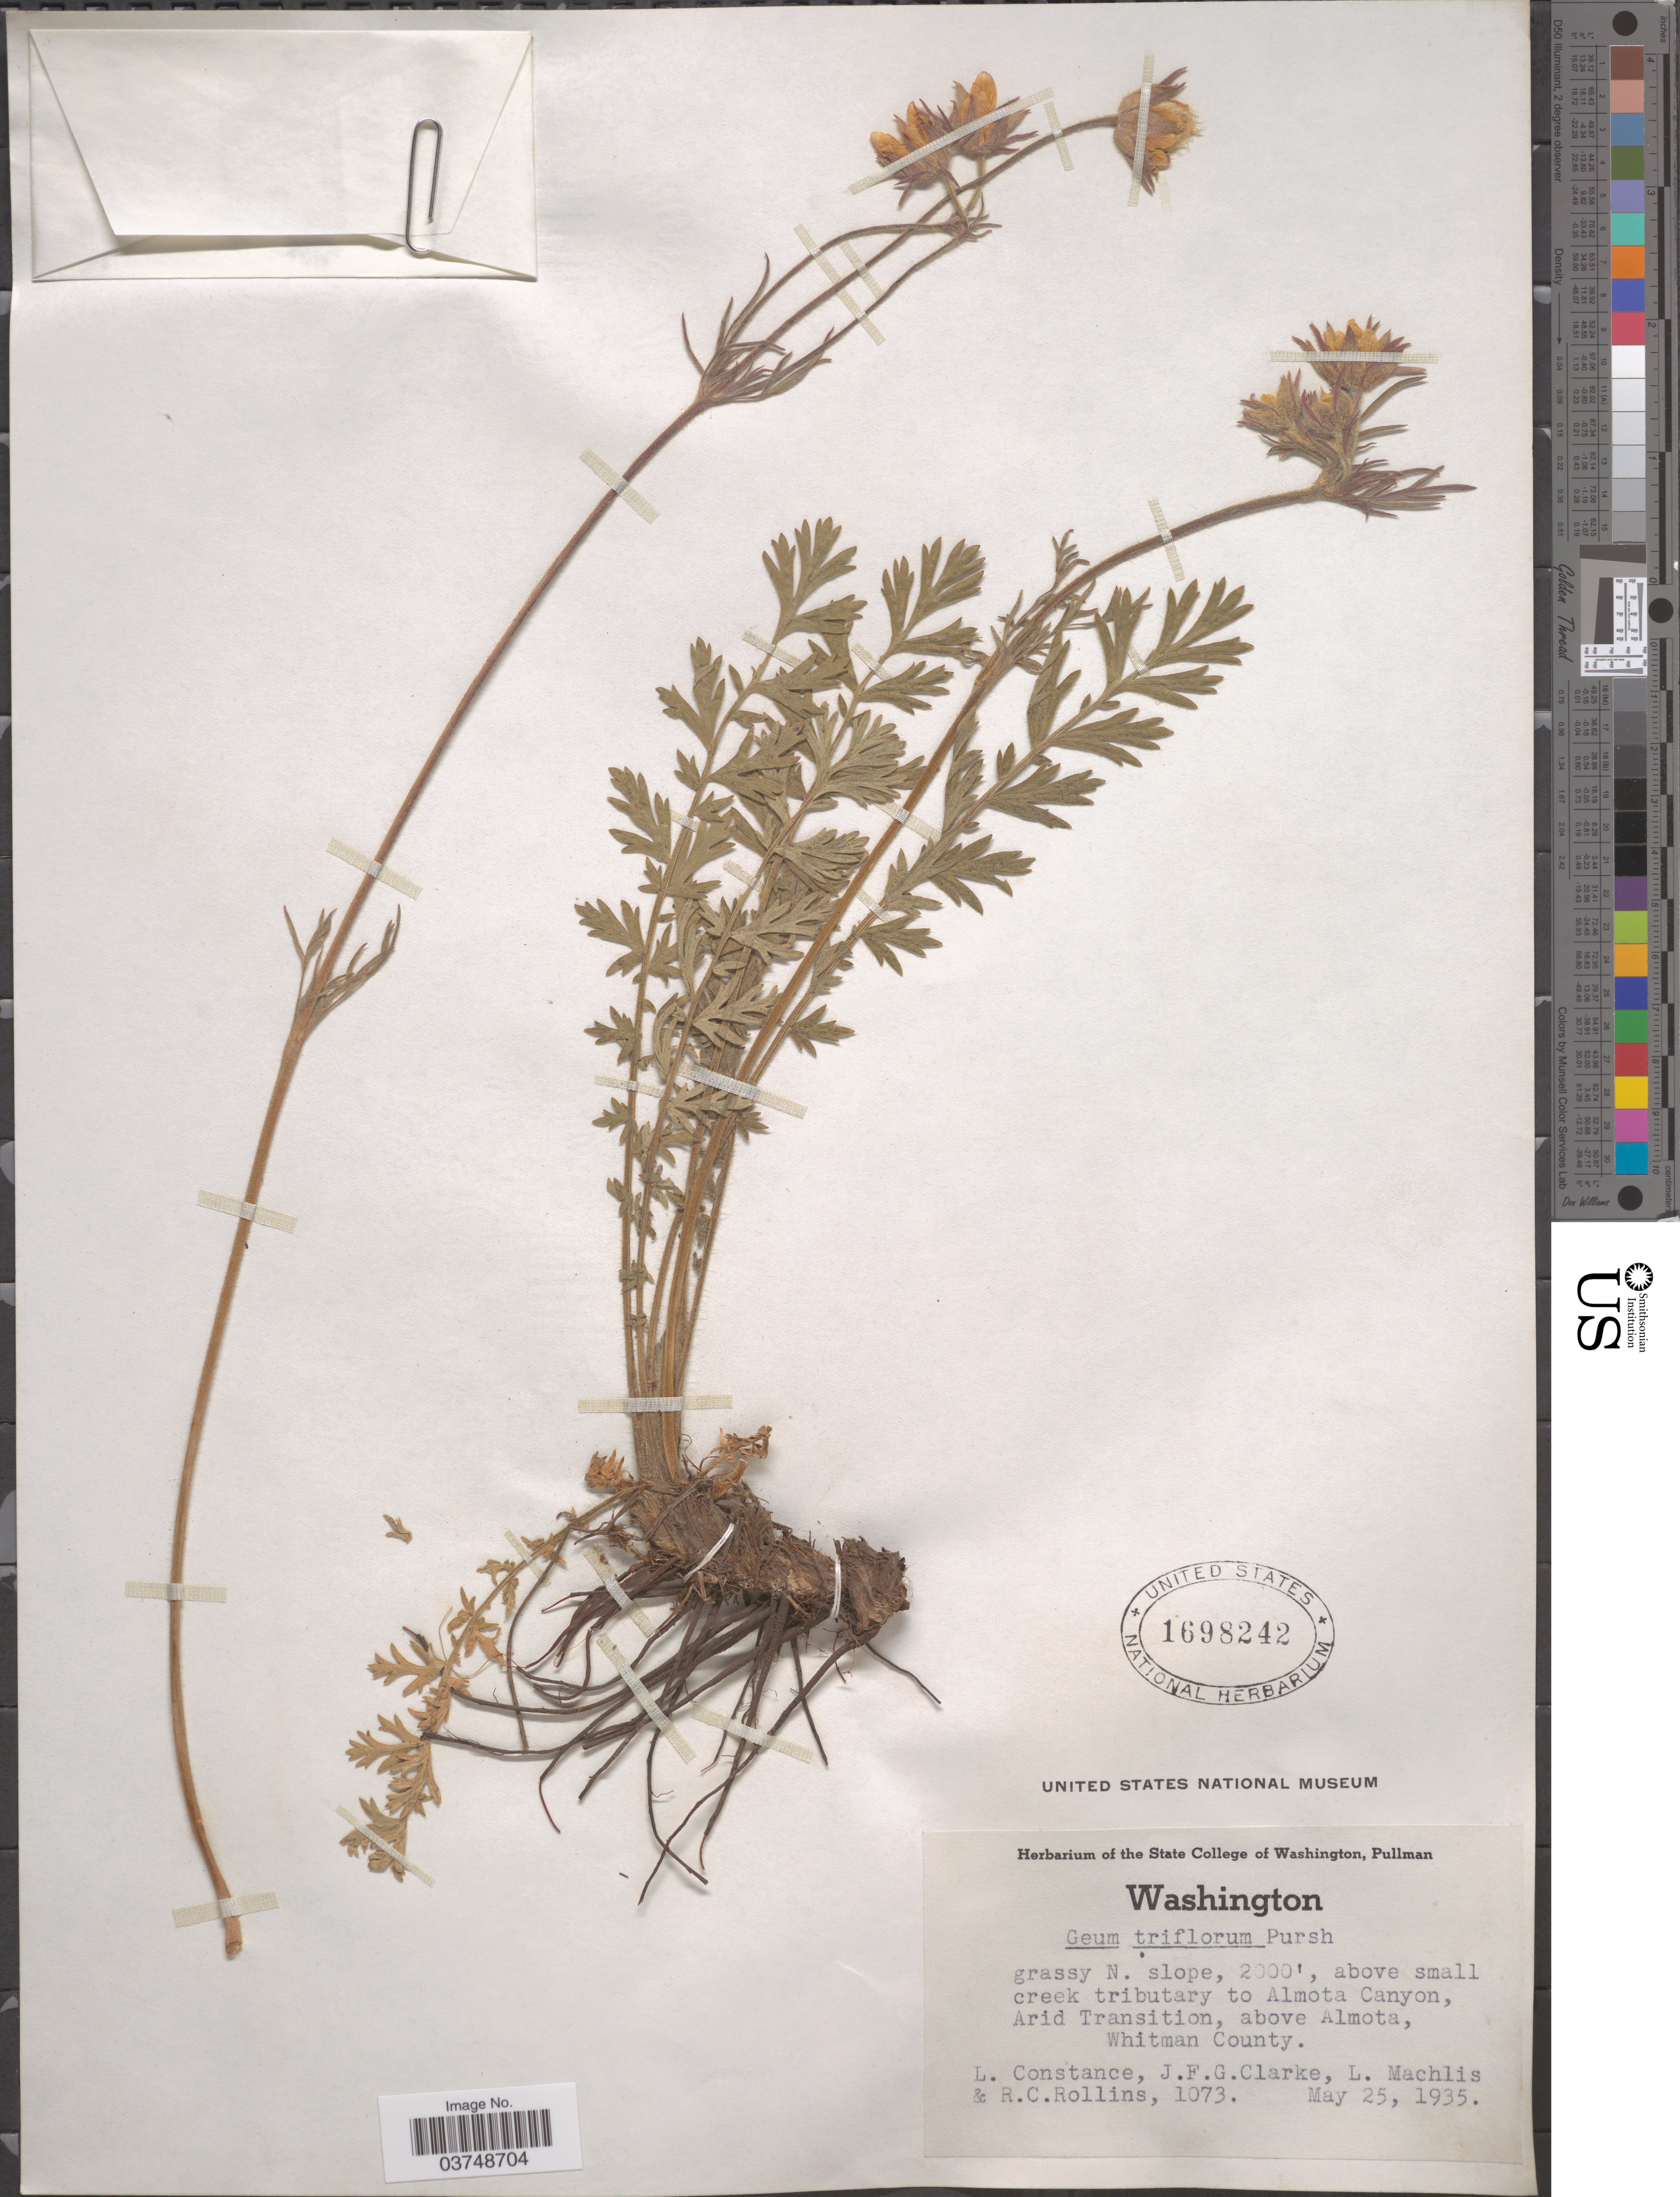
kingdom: Plantae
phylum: Tracheophyta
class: Magnoliopsida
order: Rosales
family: Rosaceae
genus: Geum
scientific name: Geum triflorum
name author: Pursh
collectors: L. Constance, J. F. Clarke, L. Machlis & R. C. Rollins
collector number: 1073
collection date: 1935-05-25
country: United States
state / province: Washington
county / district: Whitman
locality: Above small creek tributary to Almota Canyon, Arid Transition, above Almota, Whitman County.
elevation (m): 610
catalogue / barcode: US 1698242